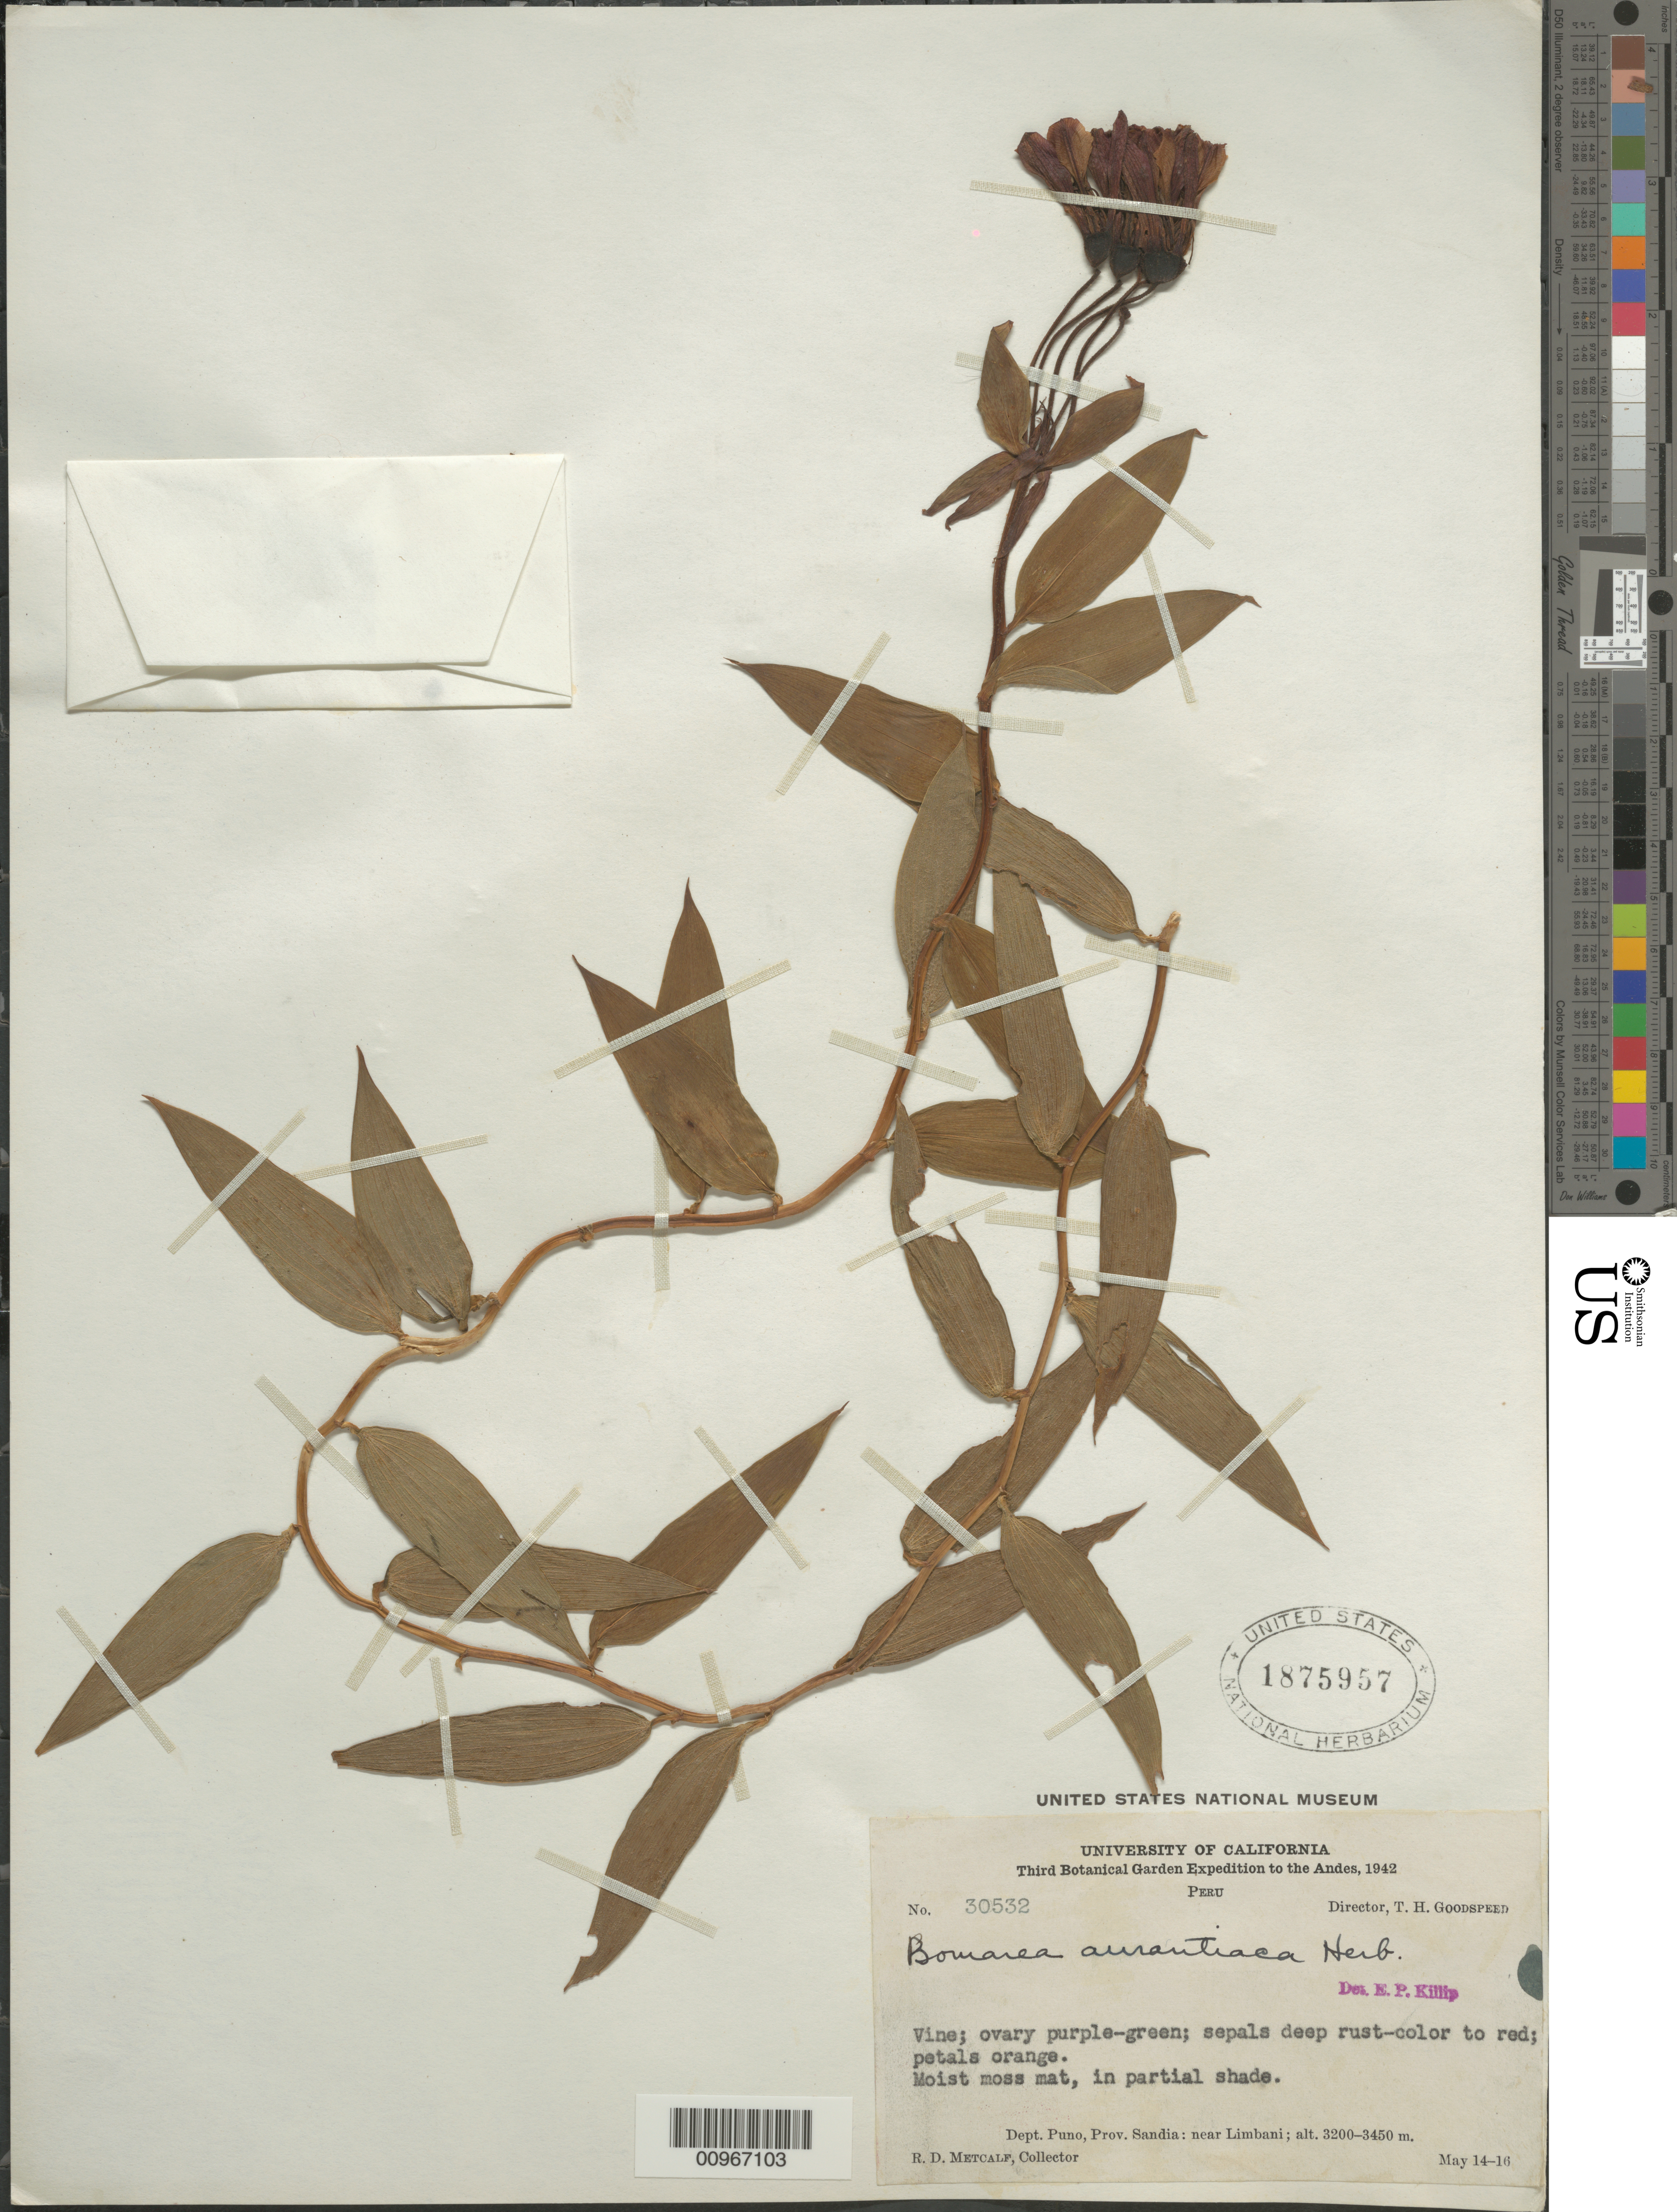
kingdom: Plantae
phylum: Tracheophyta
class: Liliopsida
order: Liliales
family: Alstroemeriaceae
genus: Bomarea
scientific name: Bomarea aurantiaca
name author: Herb.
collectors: R. D. Metcalf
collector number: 30532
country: Peru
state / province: Puno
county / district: Sandia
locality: Near Limbani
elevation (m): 3200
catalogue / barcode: US 1875957